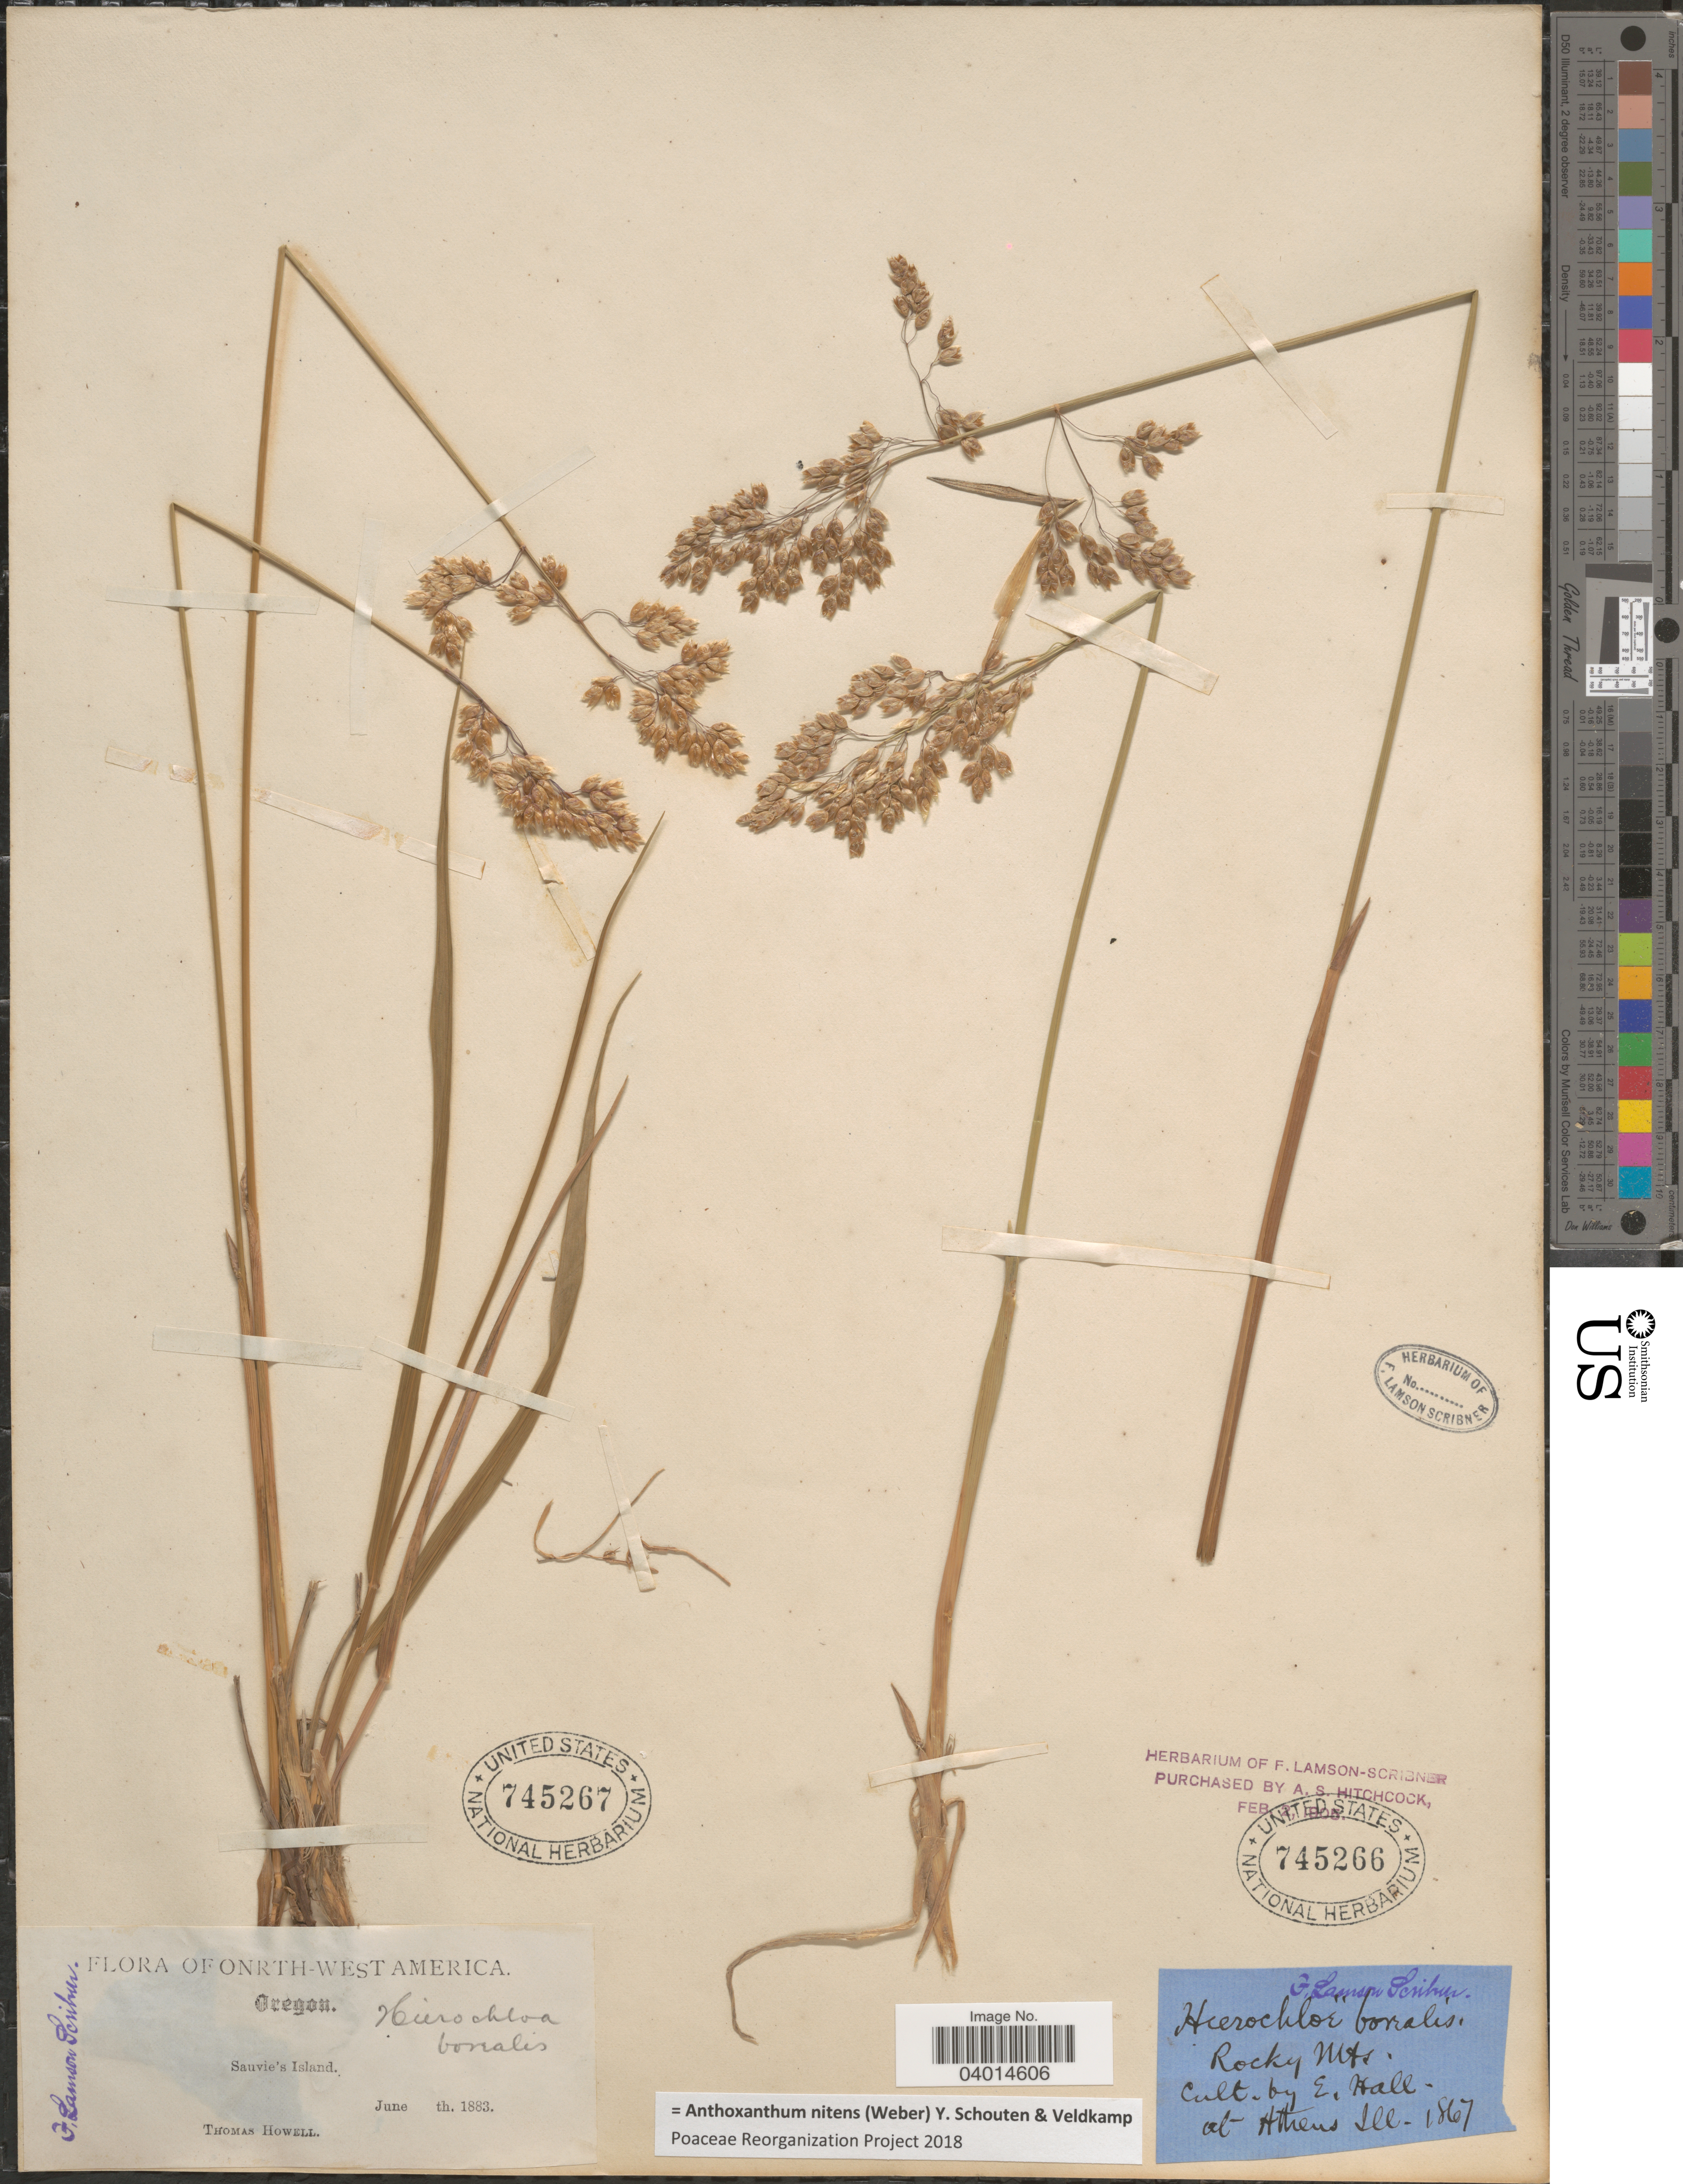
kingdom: Plantae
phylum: Tracheophyta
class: Liliopsida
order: Poales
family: Poaceae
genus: Anthoxanthum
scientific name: Anthoxanthum nitens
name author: (G.H. Weber) R.T.A. Schouten & Veldkamp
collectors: E. Hall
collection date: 1867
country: United States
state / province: Illinois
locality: Rocky Mts. Athens.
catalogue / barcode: US 74526